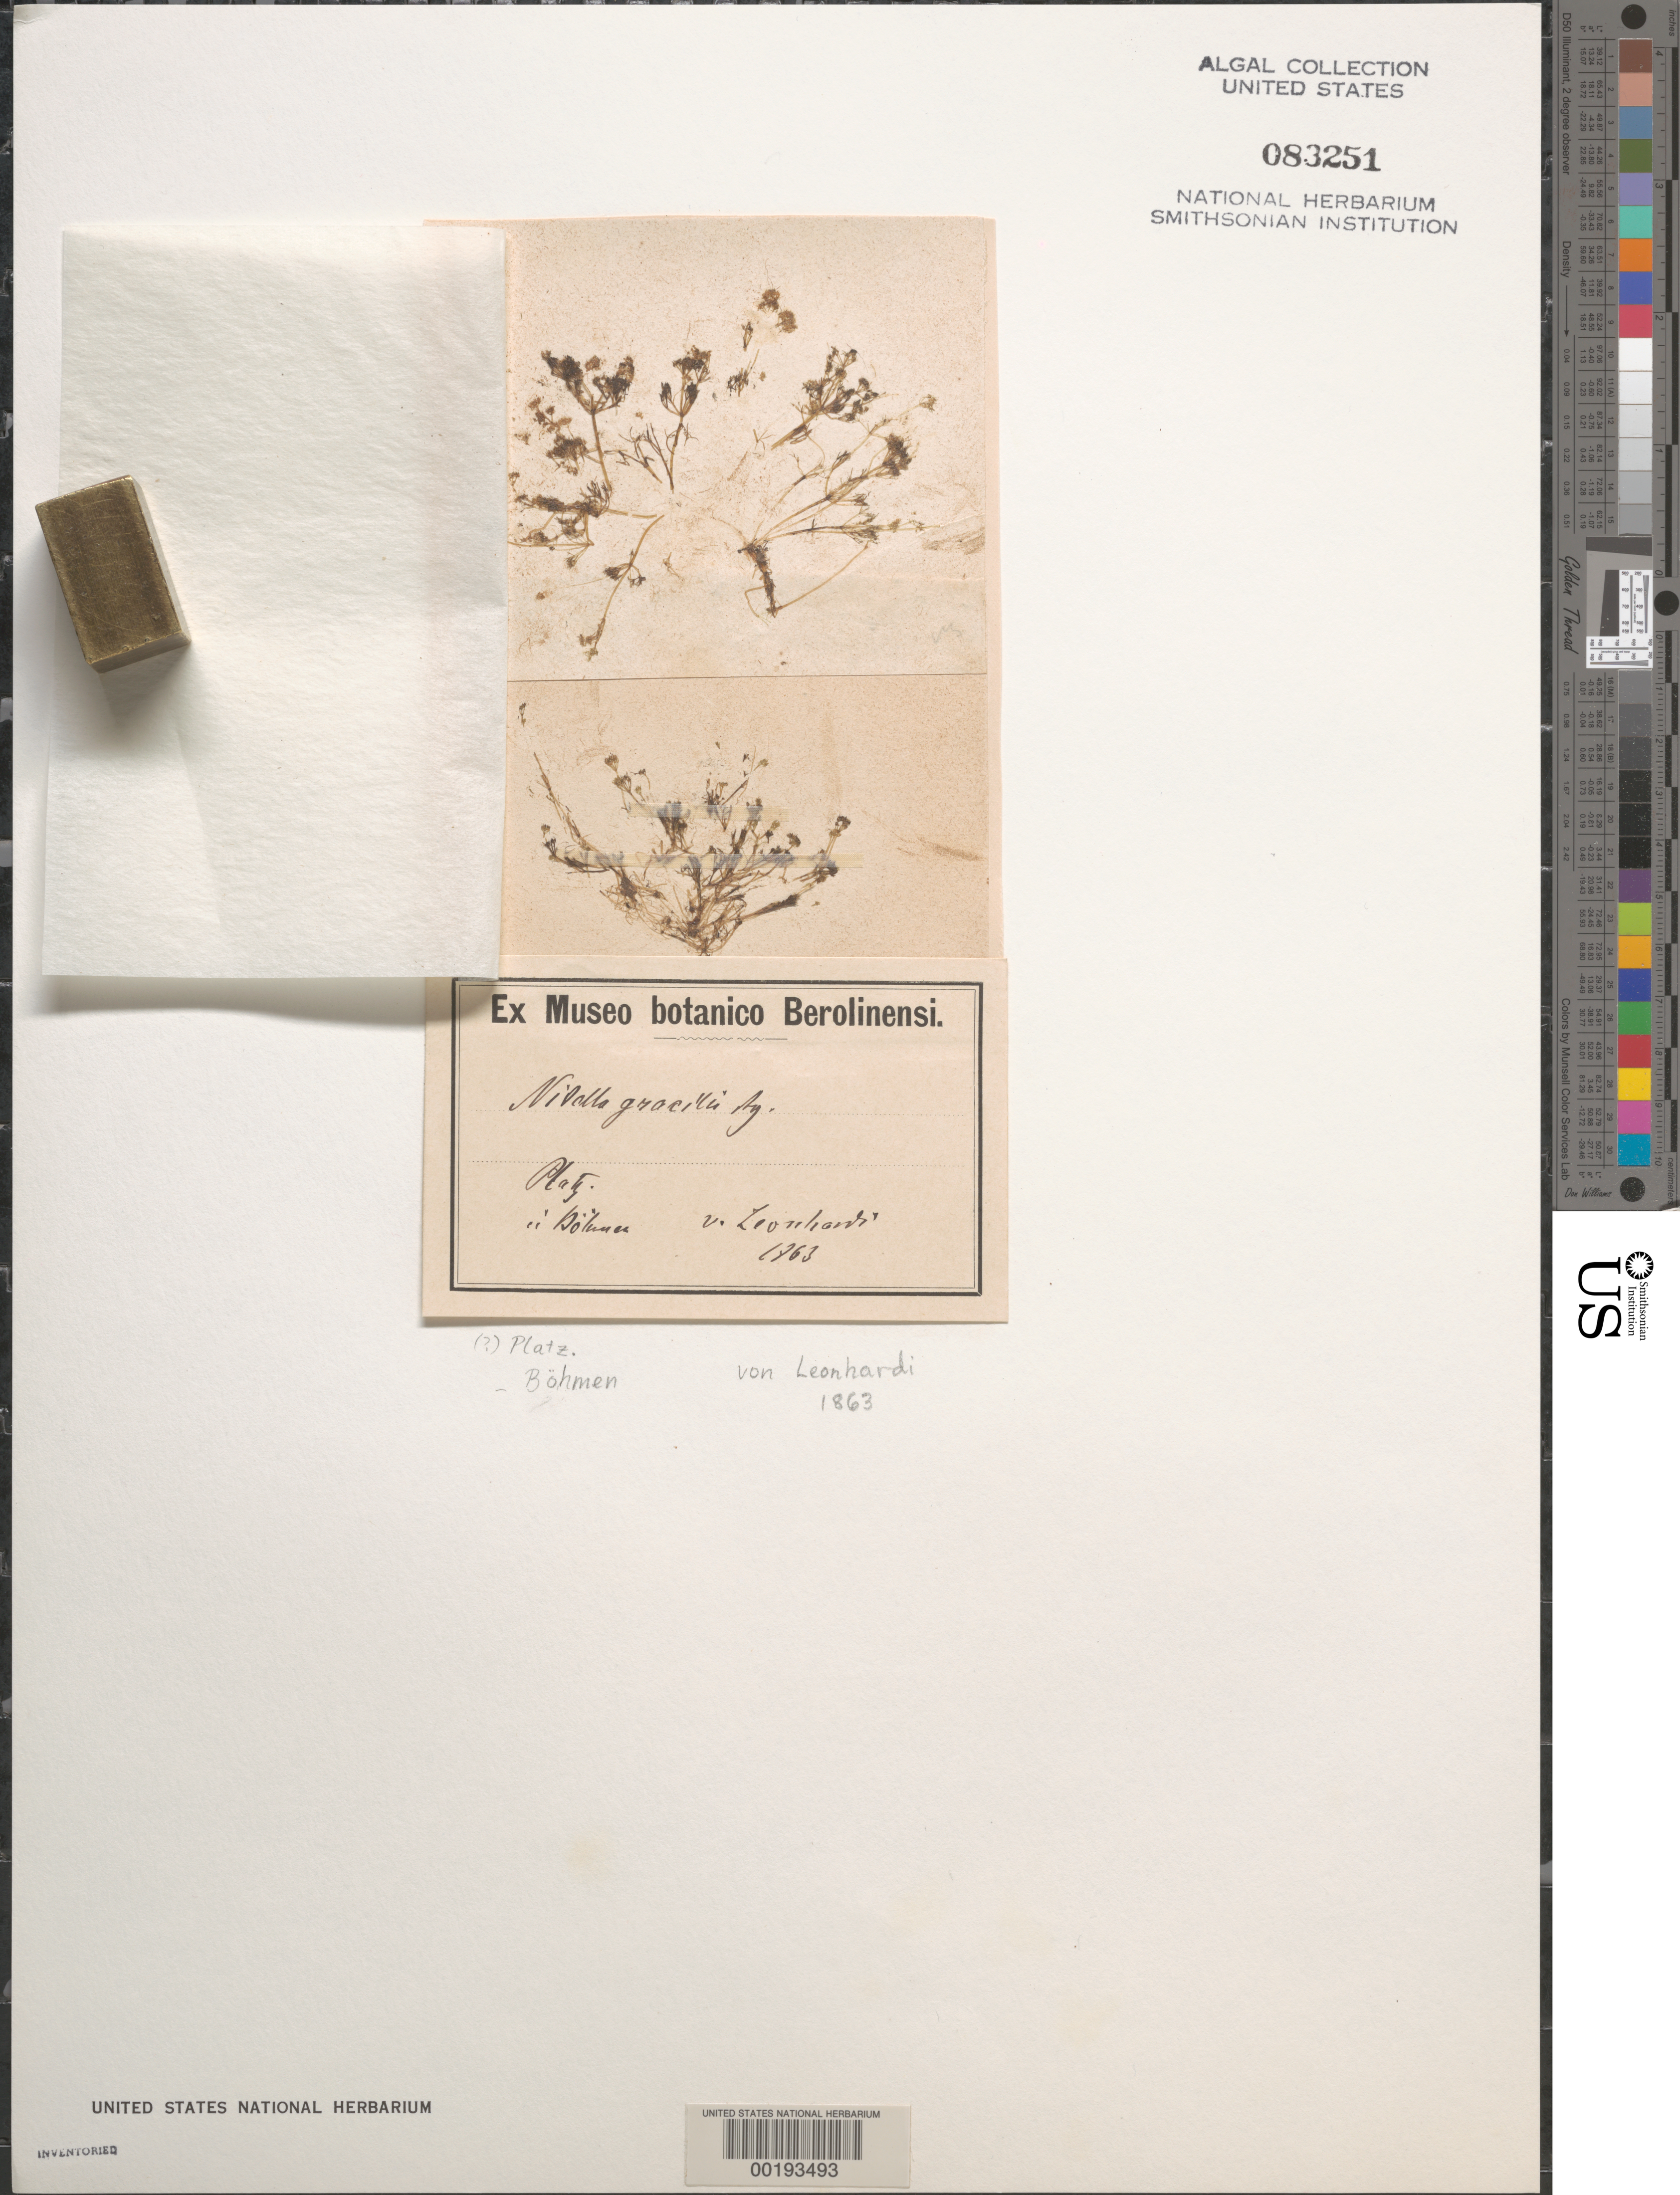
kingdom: Plantae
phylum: Charophyta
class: Charophyceae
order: Charales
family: Characeae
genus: Nitella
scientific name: Nitella gracilis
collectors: H. Leonhardi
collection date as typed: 1863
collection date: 1863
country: Czechia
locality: Platz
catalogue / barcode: US 83251